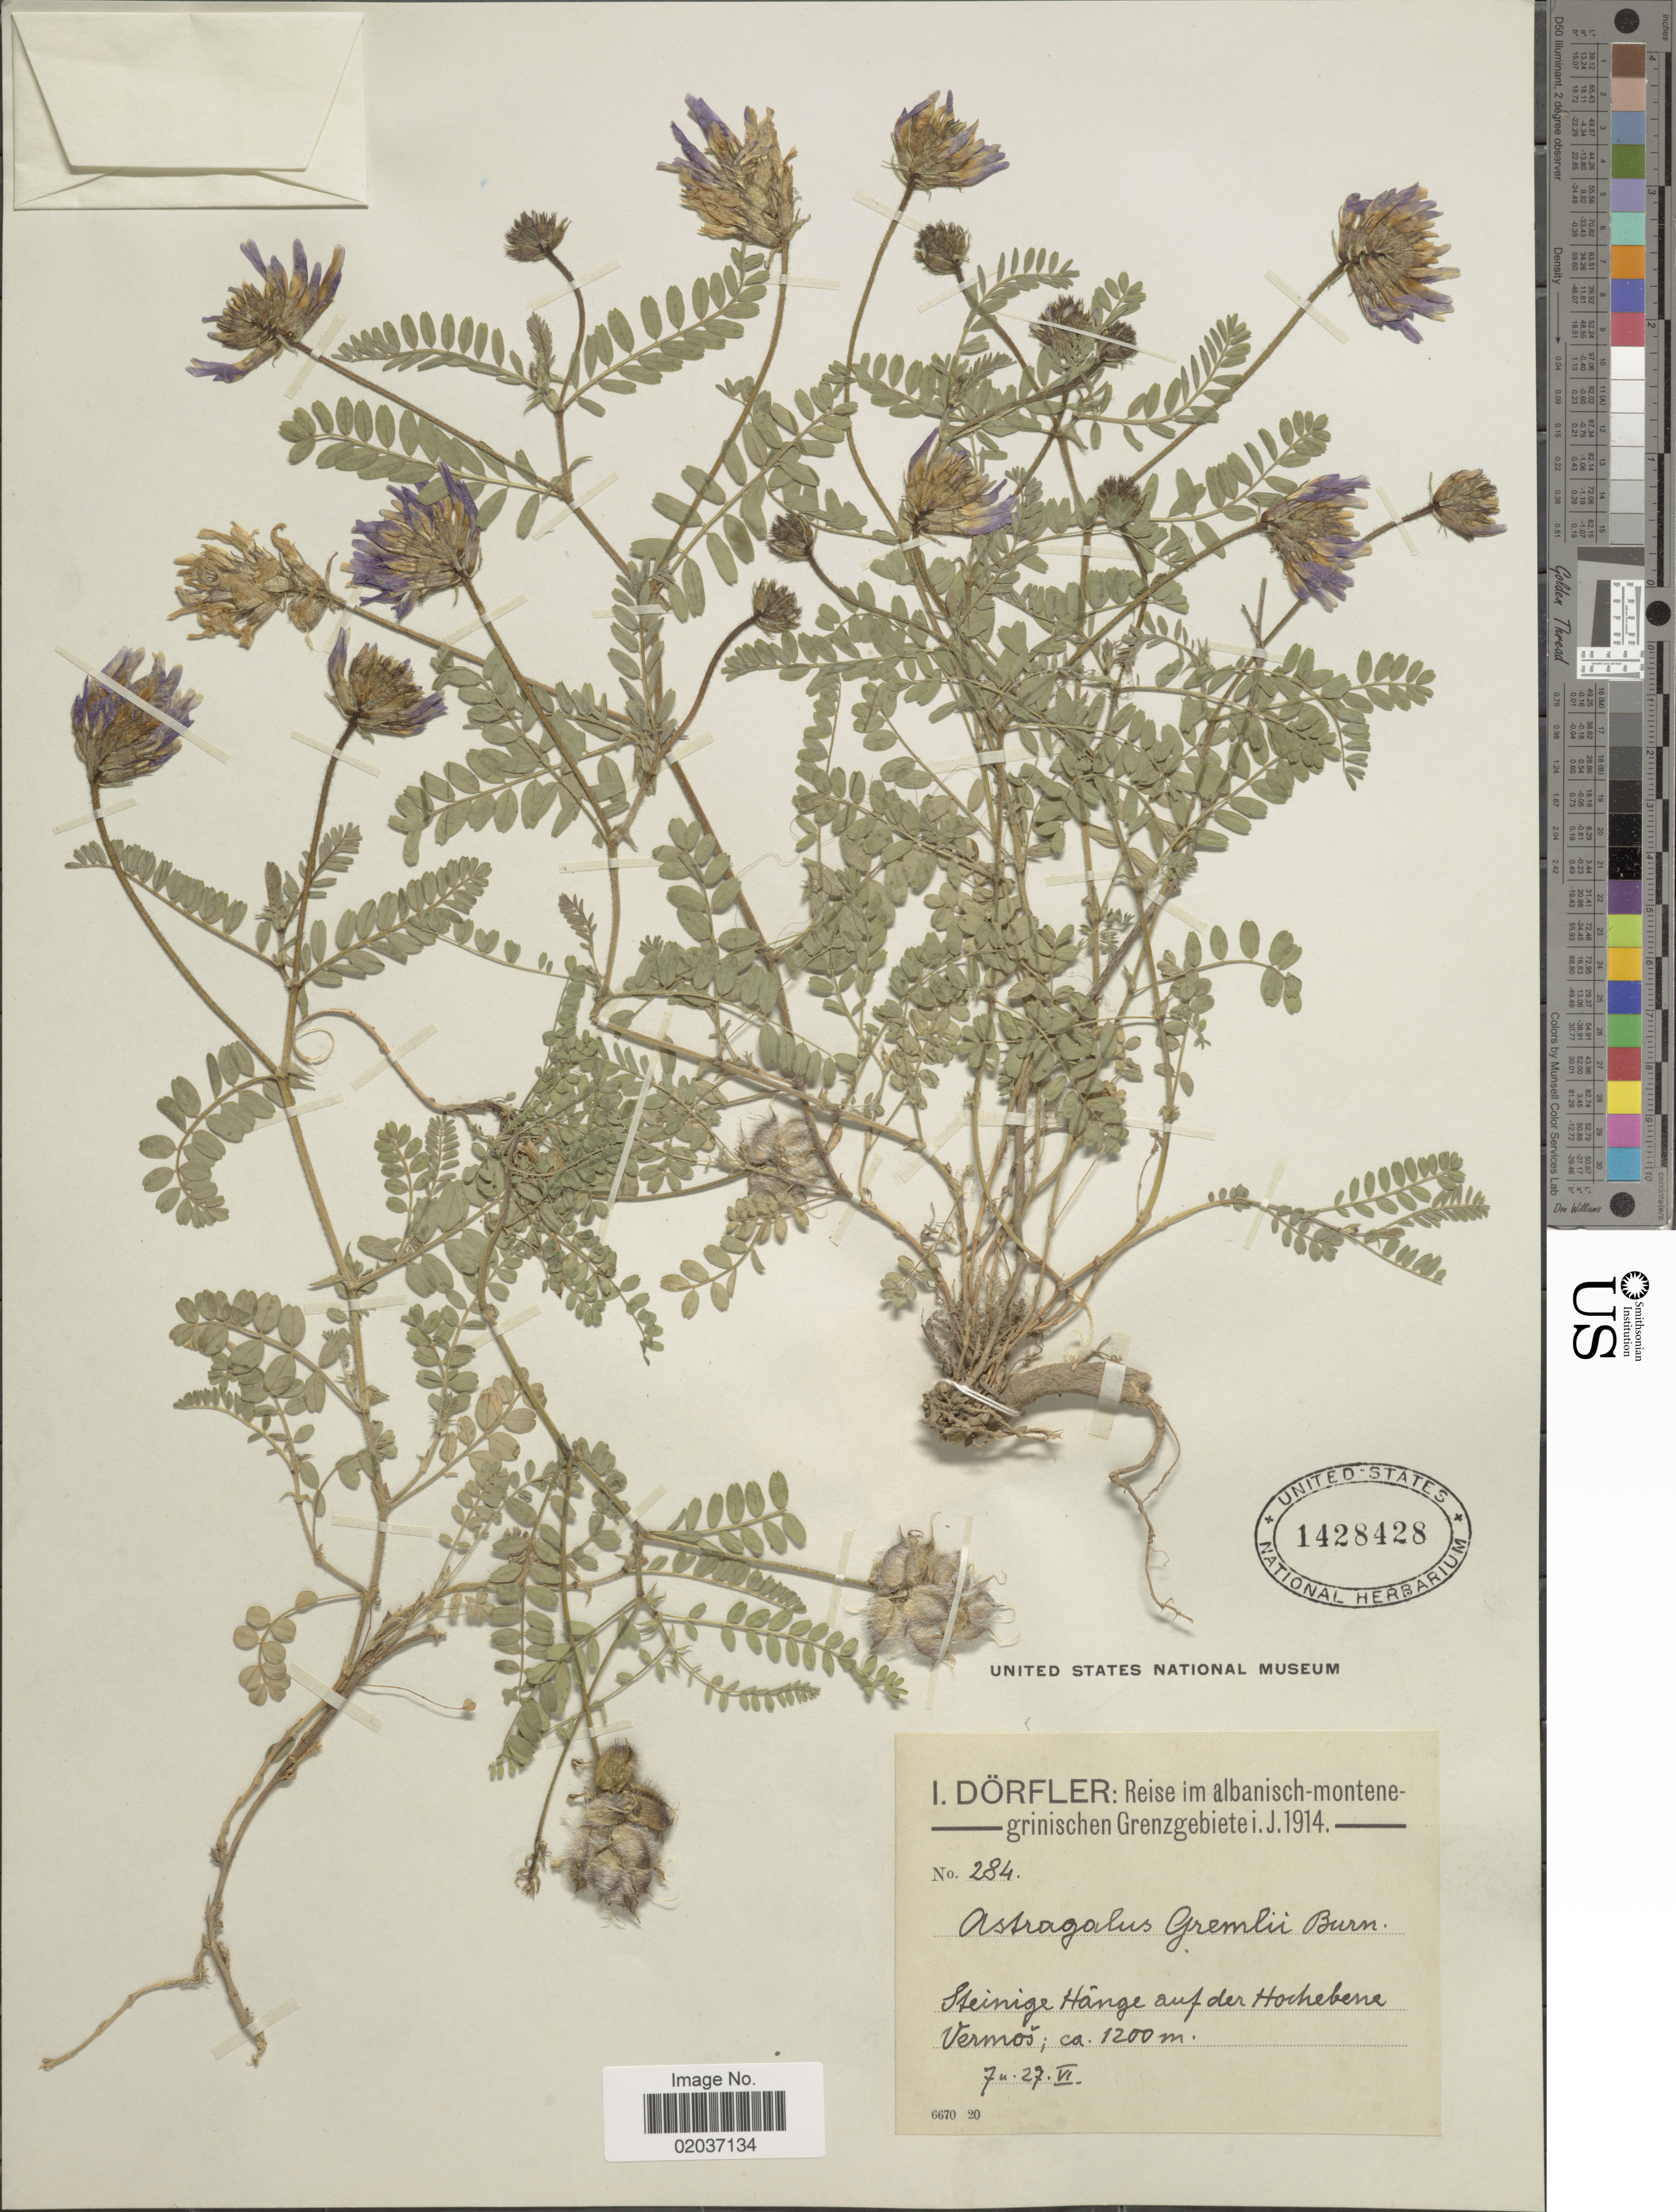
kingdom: Plantae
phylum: Tracheophyta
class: Magnoliopsida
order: Fabales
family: Fabaceae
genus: Astragalus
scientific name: Astragalus gremlii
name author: Burnat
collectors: I. Dörfler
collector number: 284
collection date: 1914-06-07/1914-06-27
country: Albania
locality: Reise im Albanische-montene -grinischen Grenzgebiet, Steinige Hang auf der Hochebene Vermos.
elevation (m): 1200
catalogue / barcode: US 1428428